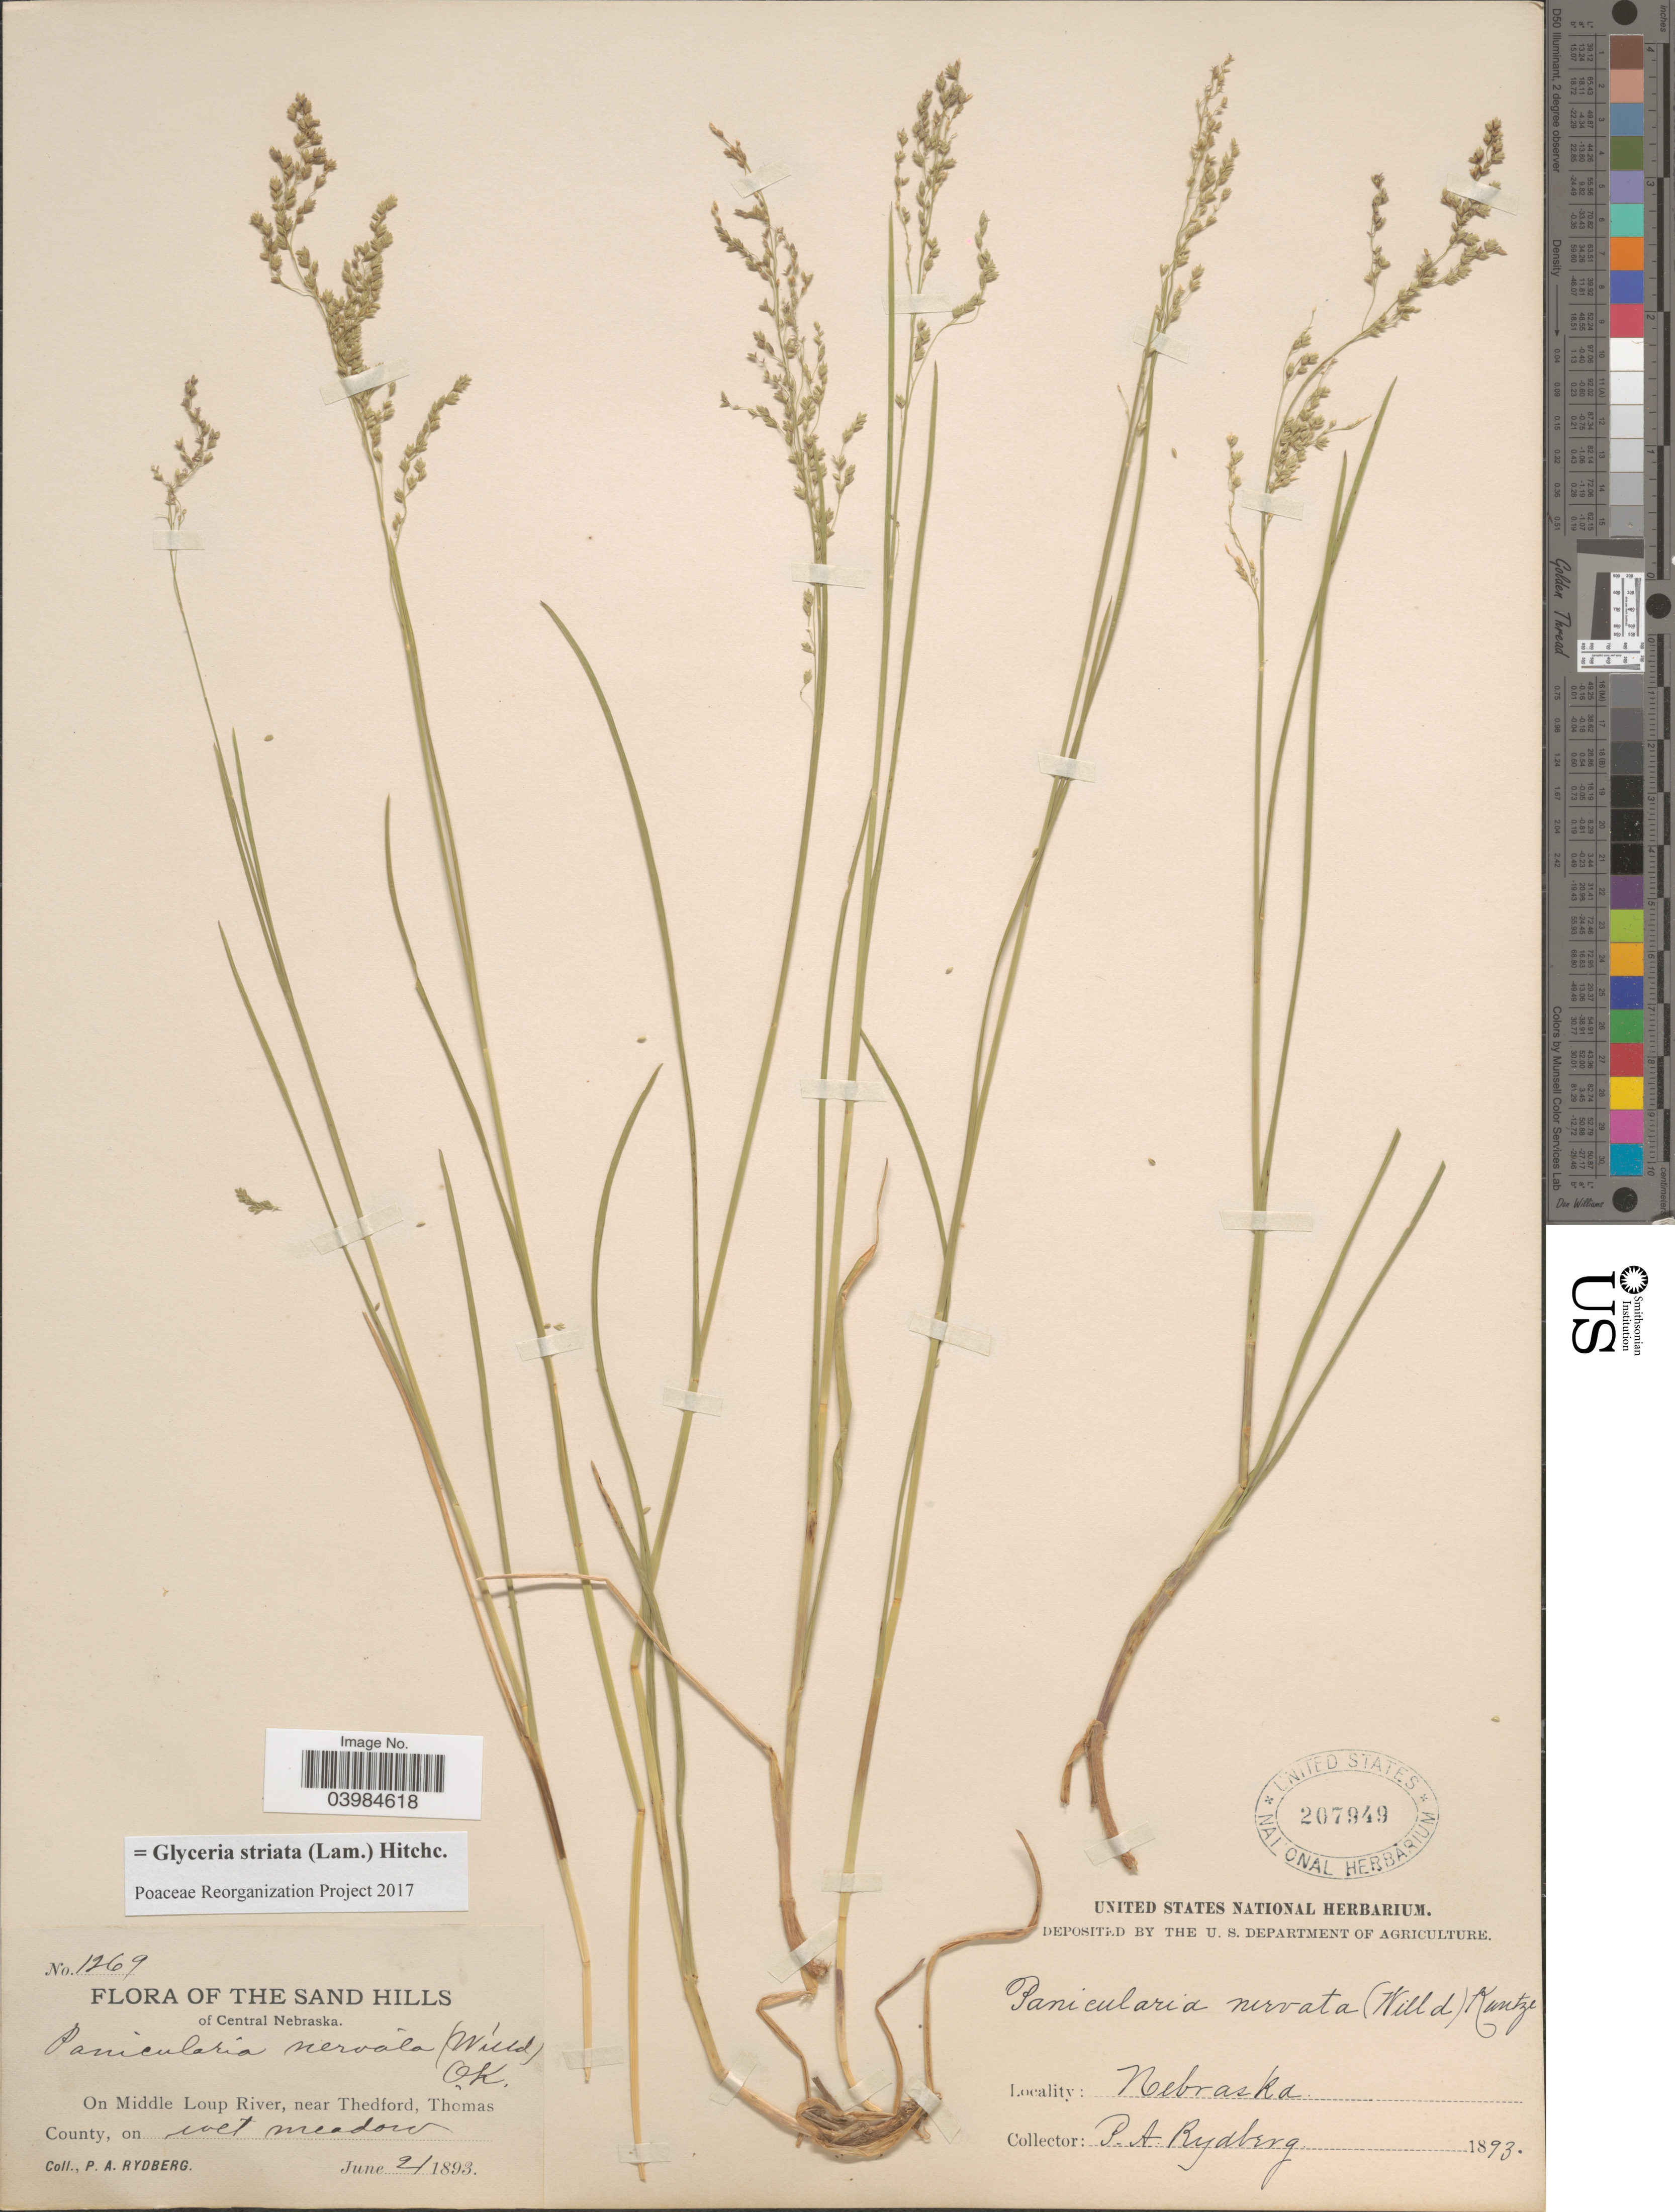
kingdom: Plantae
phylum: Tracheophyta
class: Liliopsida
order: Poales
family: Poaceae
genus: Glyceria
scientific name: Glyceria striata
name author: (Lam.) Hitchc.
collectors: P. A. Rydberg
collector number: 1269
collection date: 1893-06-21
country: United States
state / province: Nebraska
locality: The Sand Hills of Central Nebraska. On Middle Loup River, near Thedford, Thomas County, on wet meadow.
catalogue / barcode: US 207949